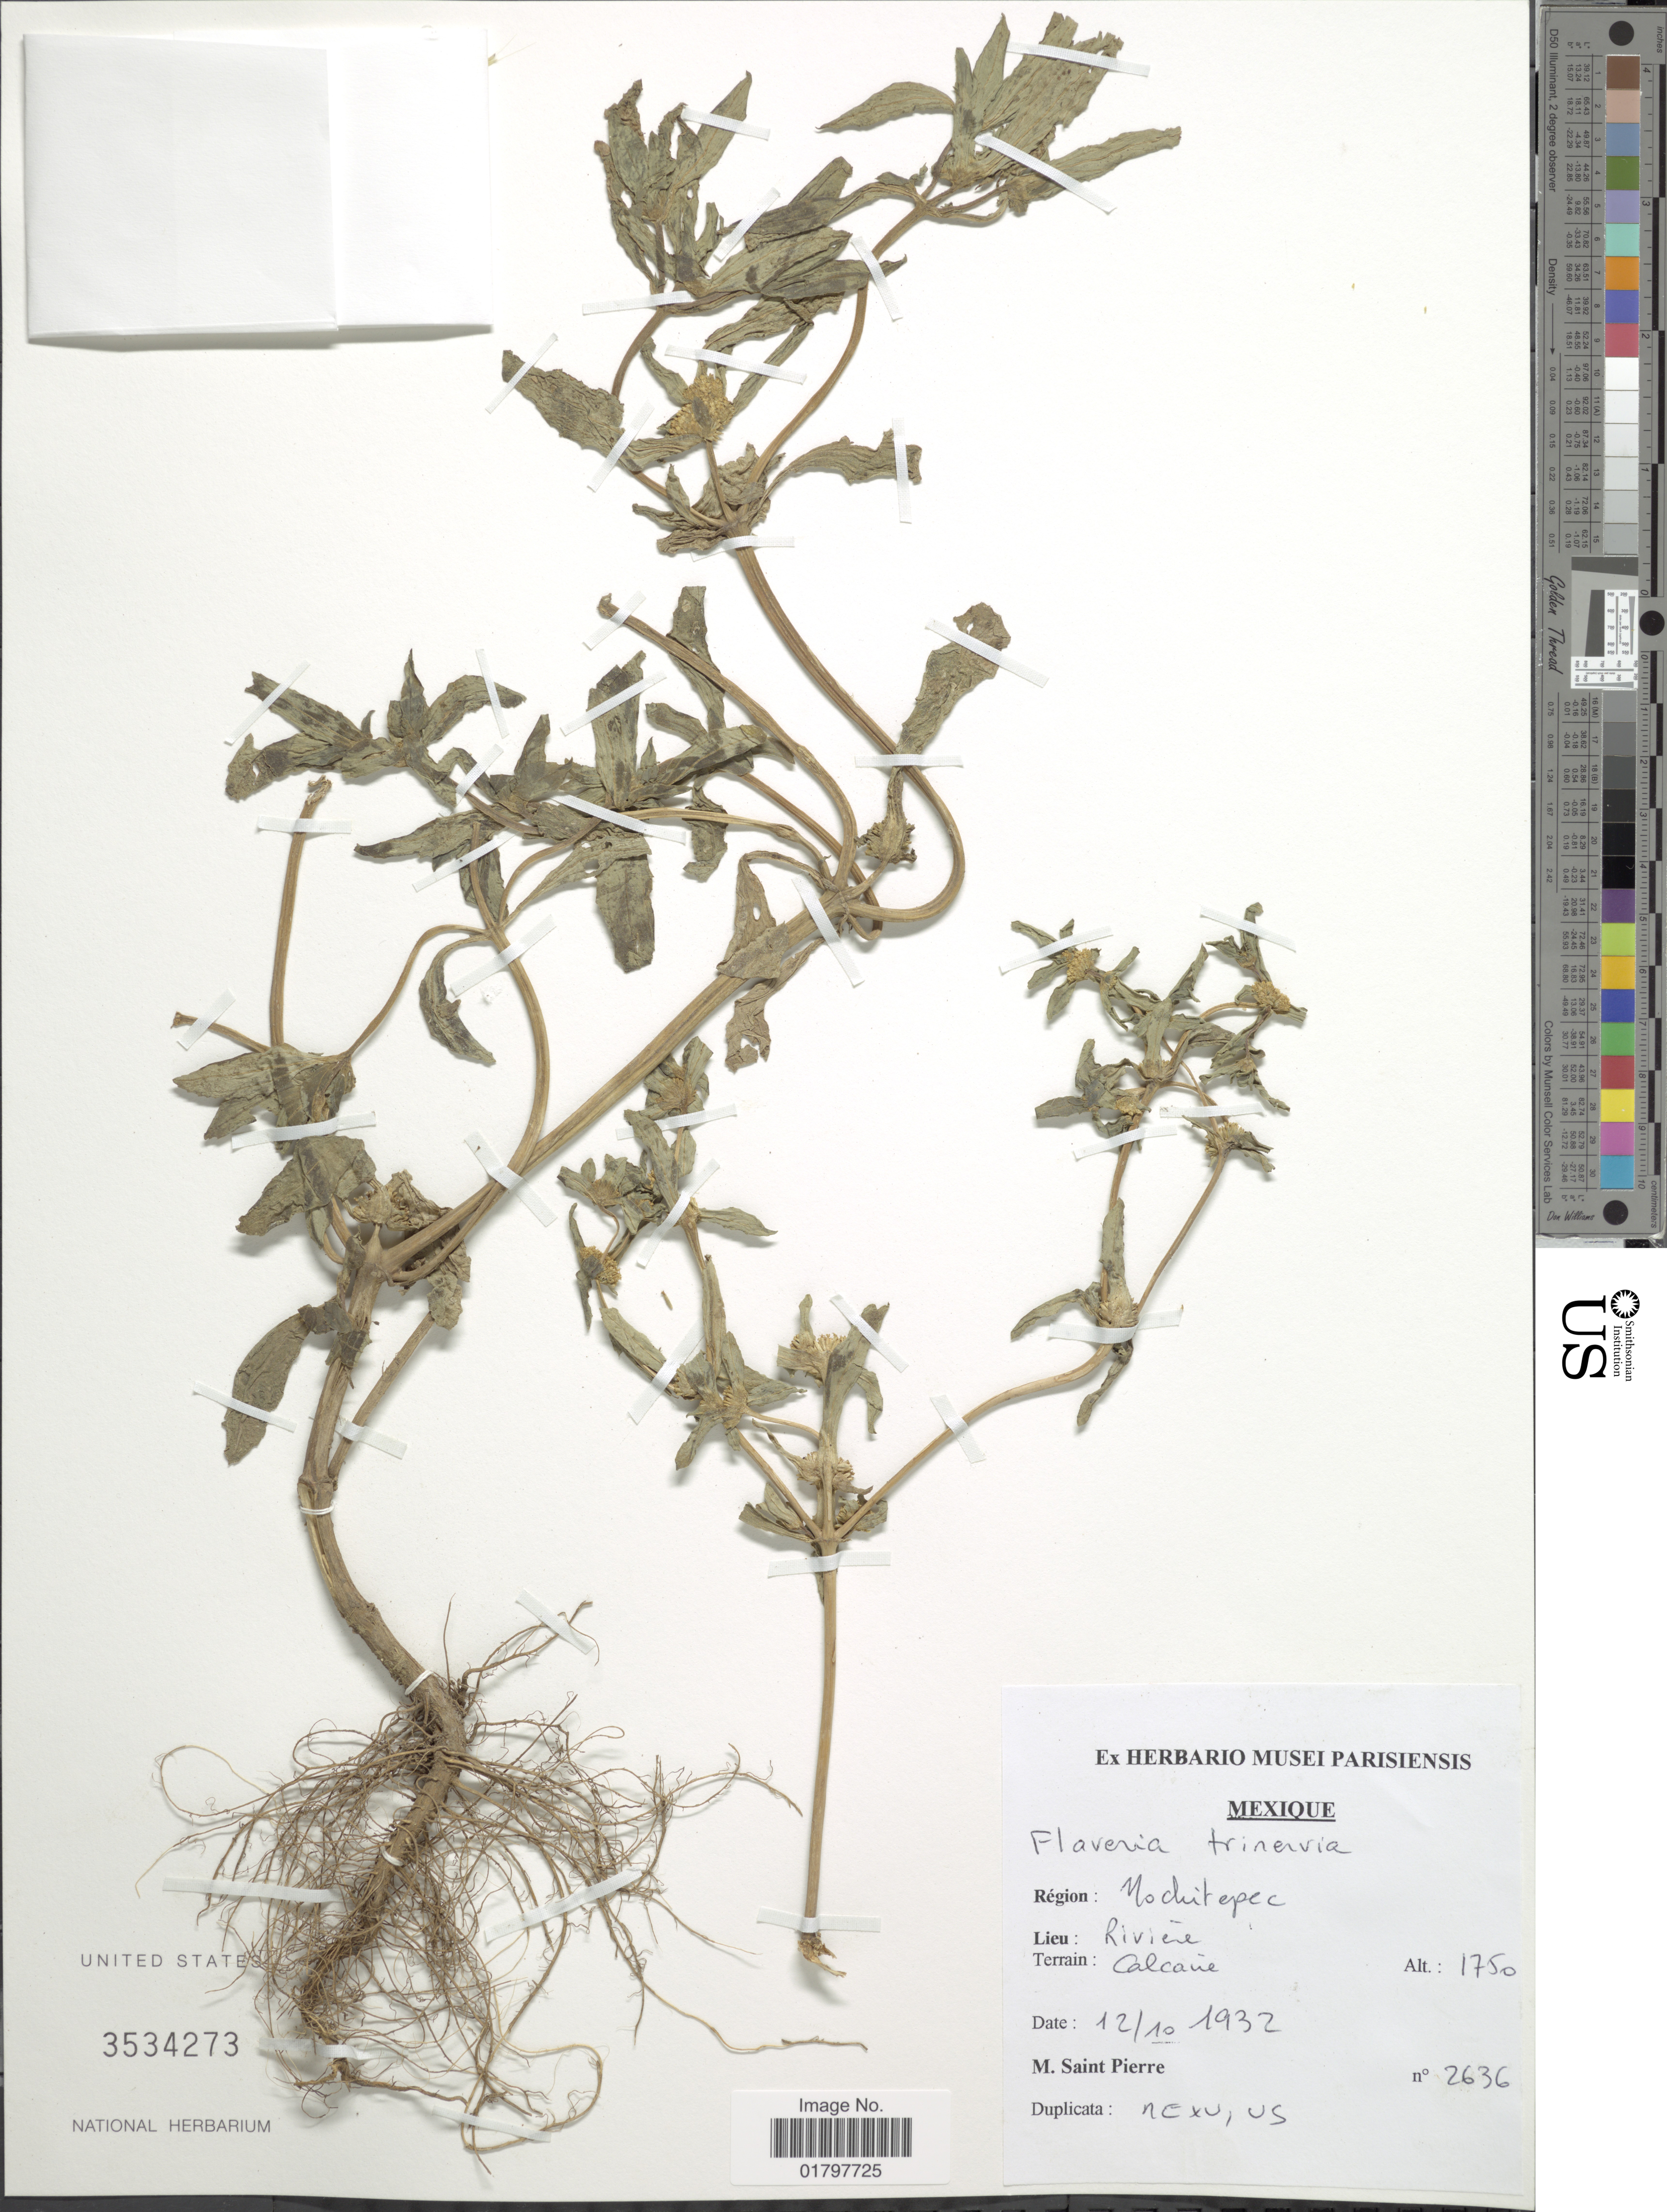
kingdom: Plantae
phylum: Tracheophyta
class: Magnoliopsida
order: Asterales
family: Asteraceae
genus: Flaveria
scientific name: Flaveria trinervia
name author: (Spreng.) C. Mohr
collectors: M. Saint-Pierre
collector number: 2636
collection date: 1932-10-12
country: Mexico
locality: Région: Nochitepec. Rivière. Calcaire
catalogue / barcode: US 3534273